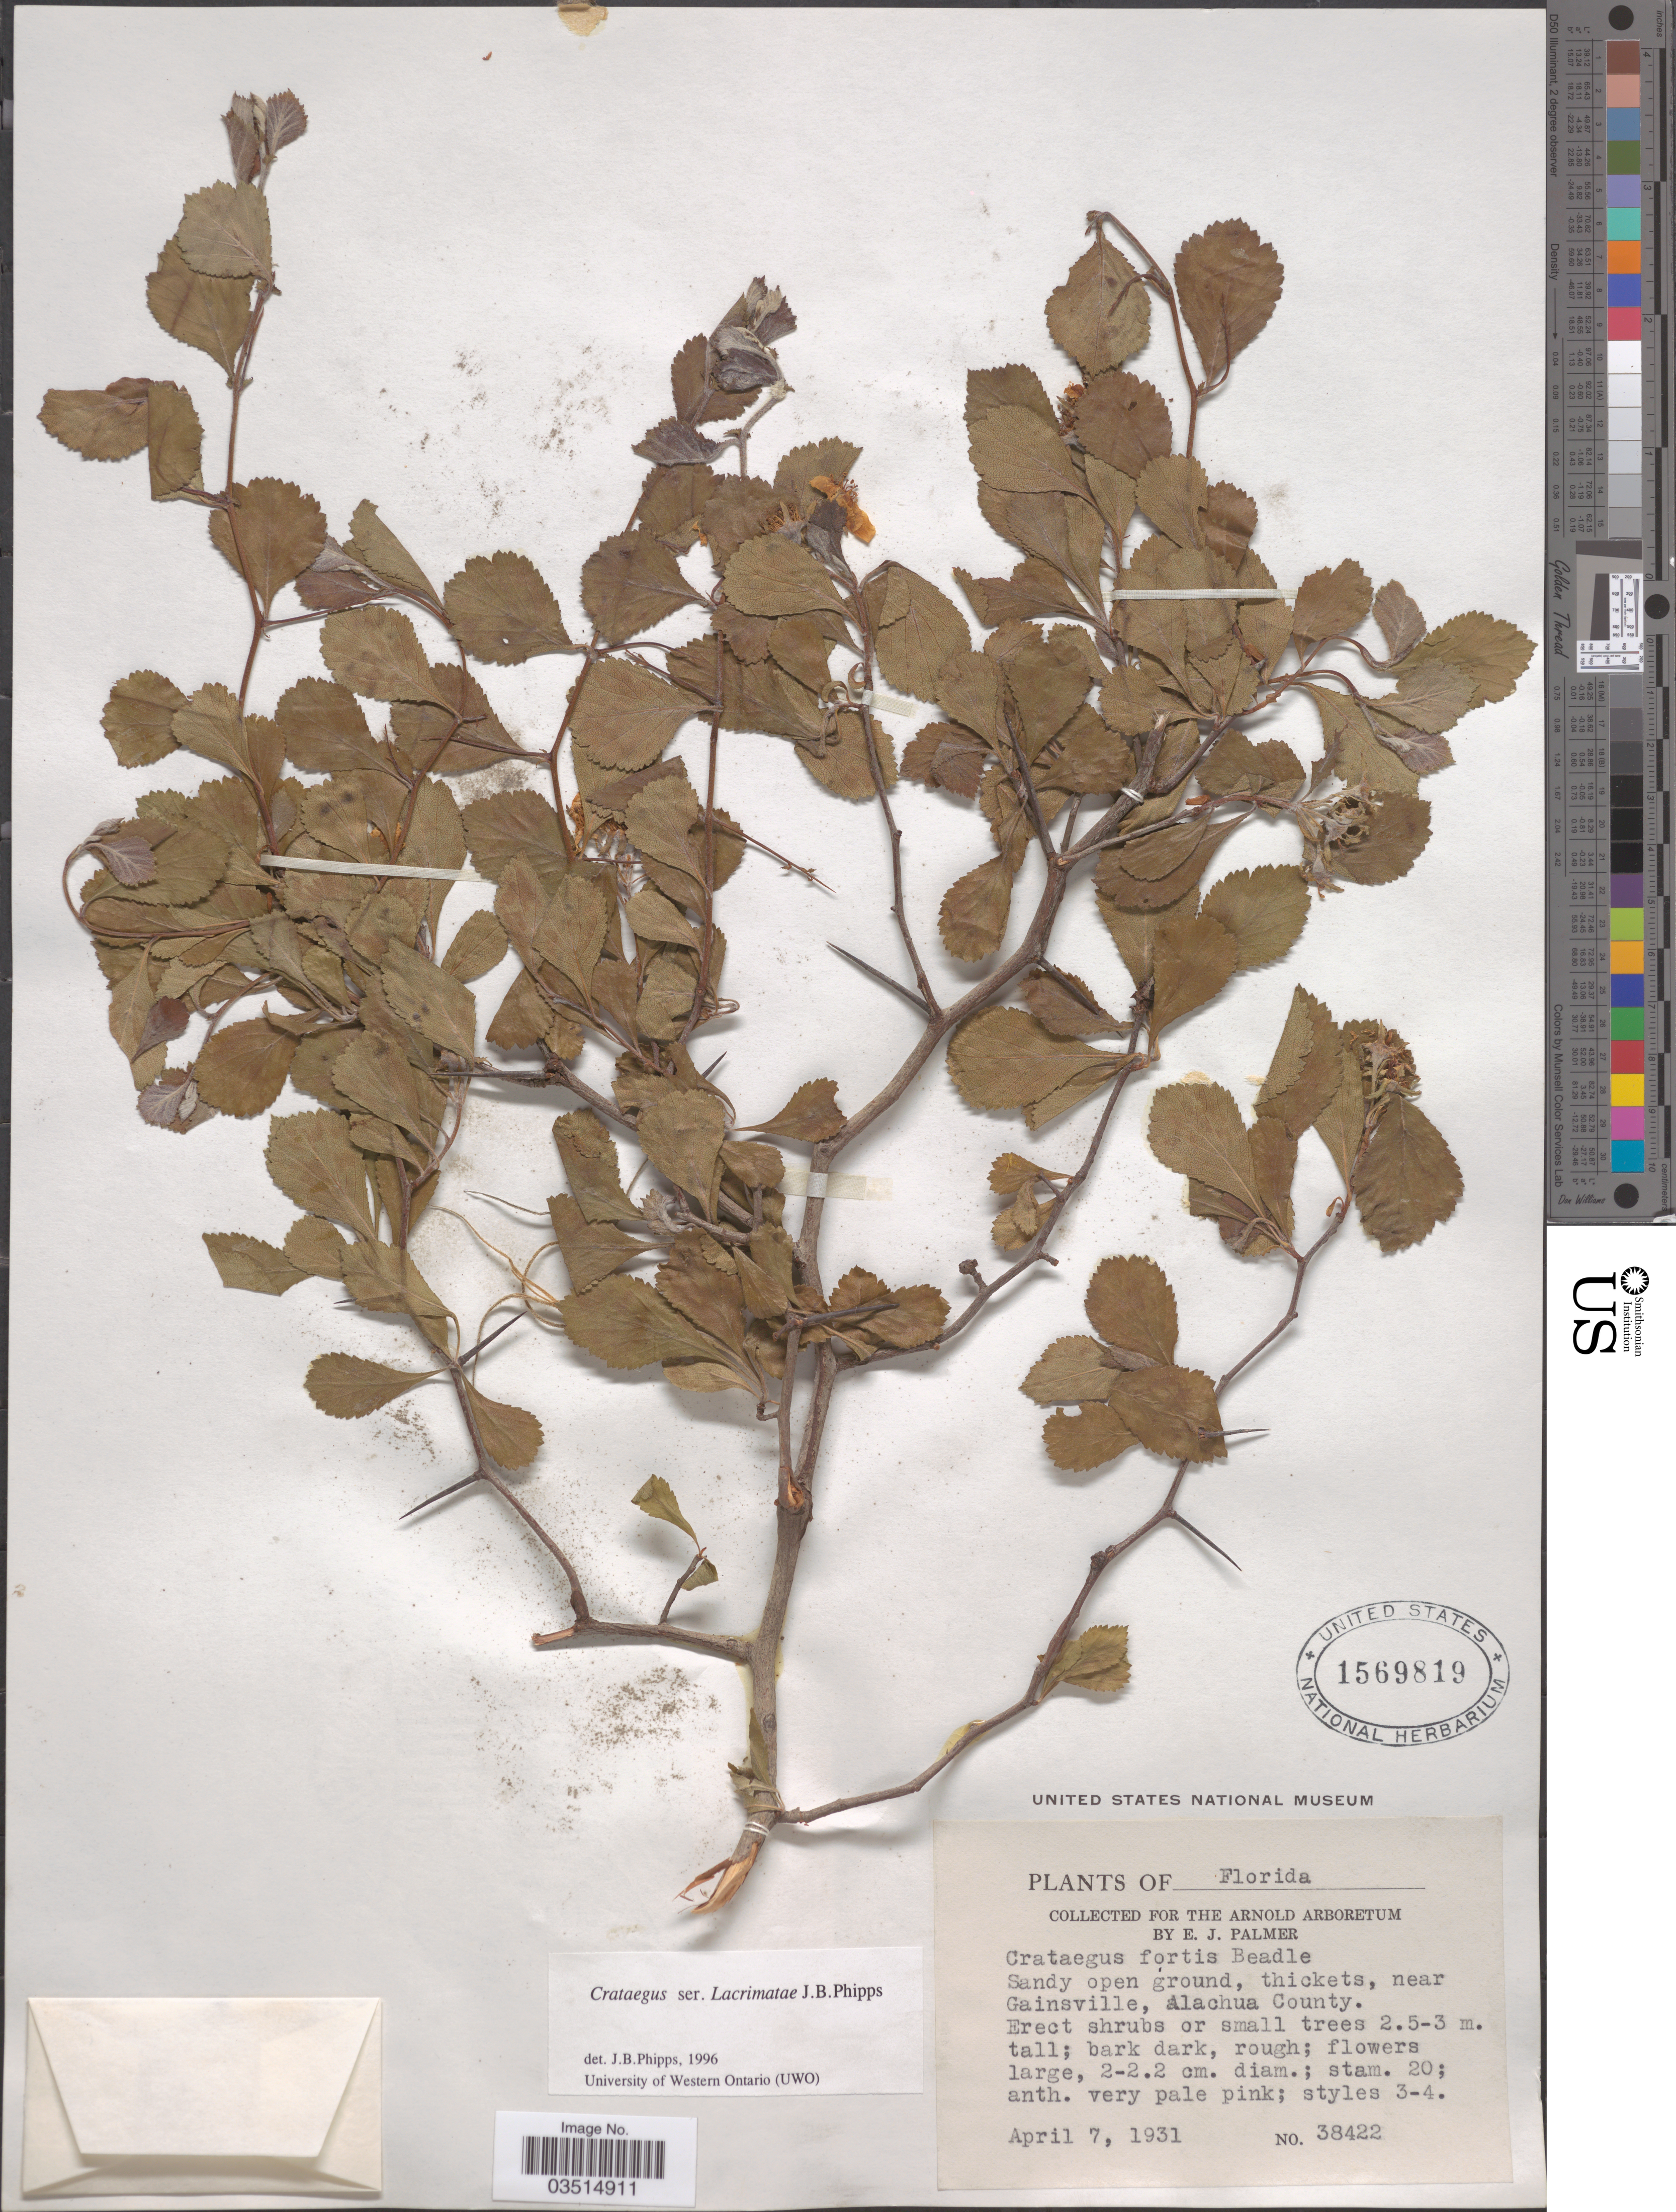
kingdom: Plantae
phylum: Tracheophyta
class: Magnoliopsida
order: Rosales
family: Rosaceae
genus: Crataegus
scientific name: Crataegus fortis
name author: Beadle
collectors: E. J. Palmer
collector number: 38422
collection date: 1931-04-07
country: United States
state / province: Florida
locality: Near Gainsville, Alachua County.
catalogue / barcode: US 1569819